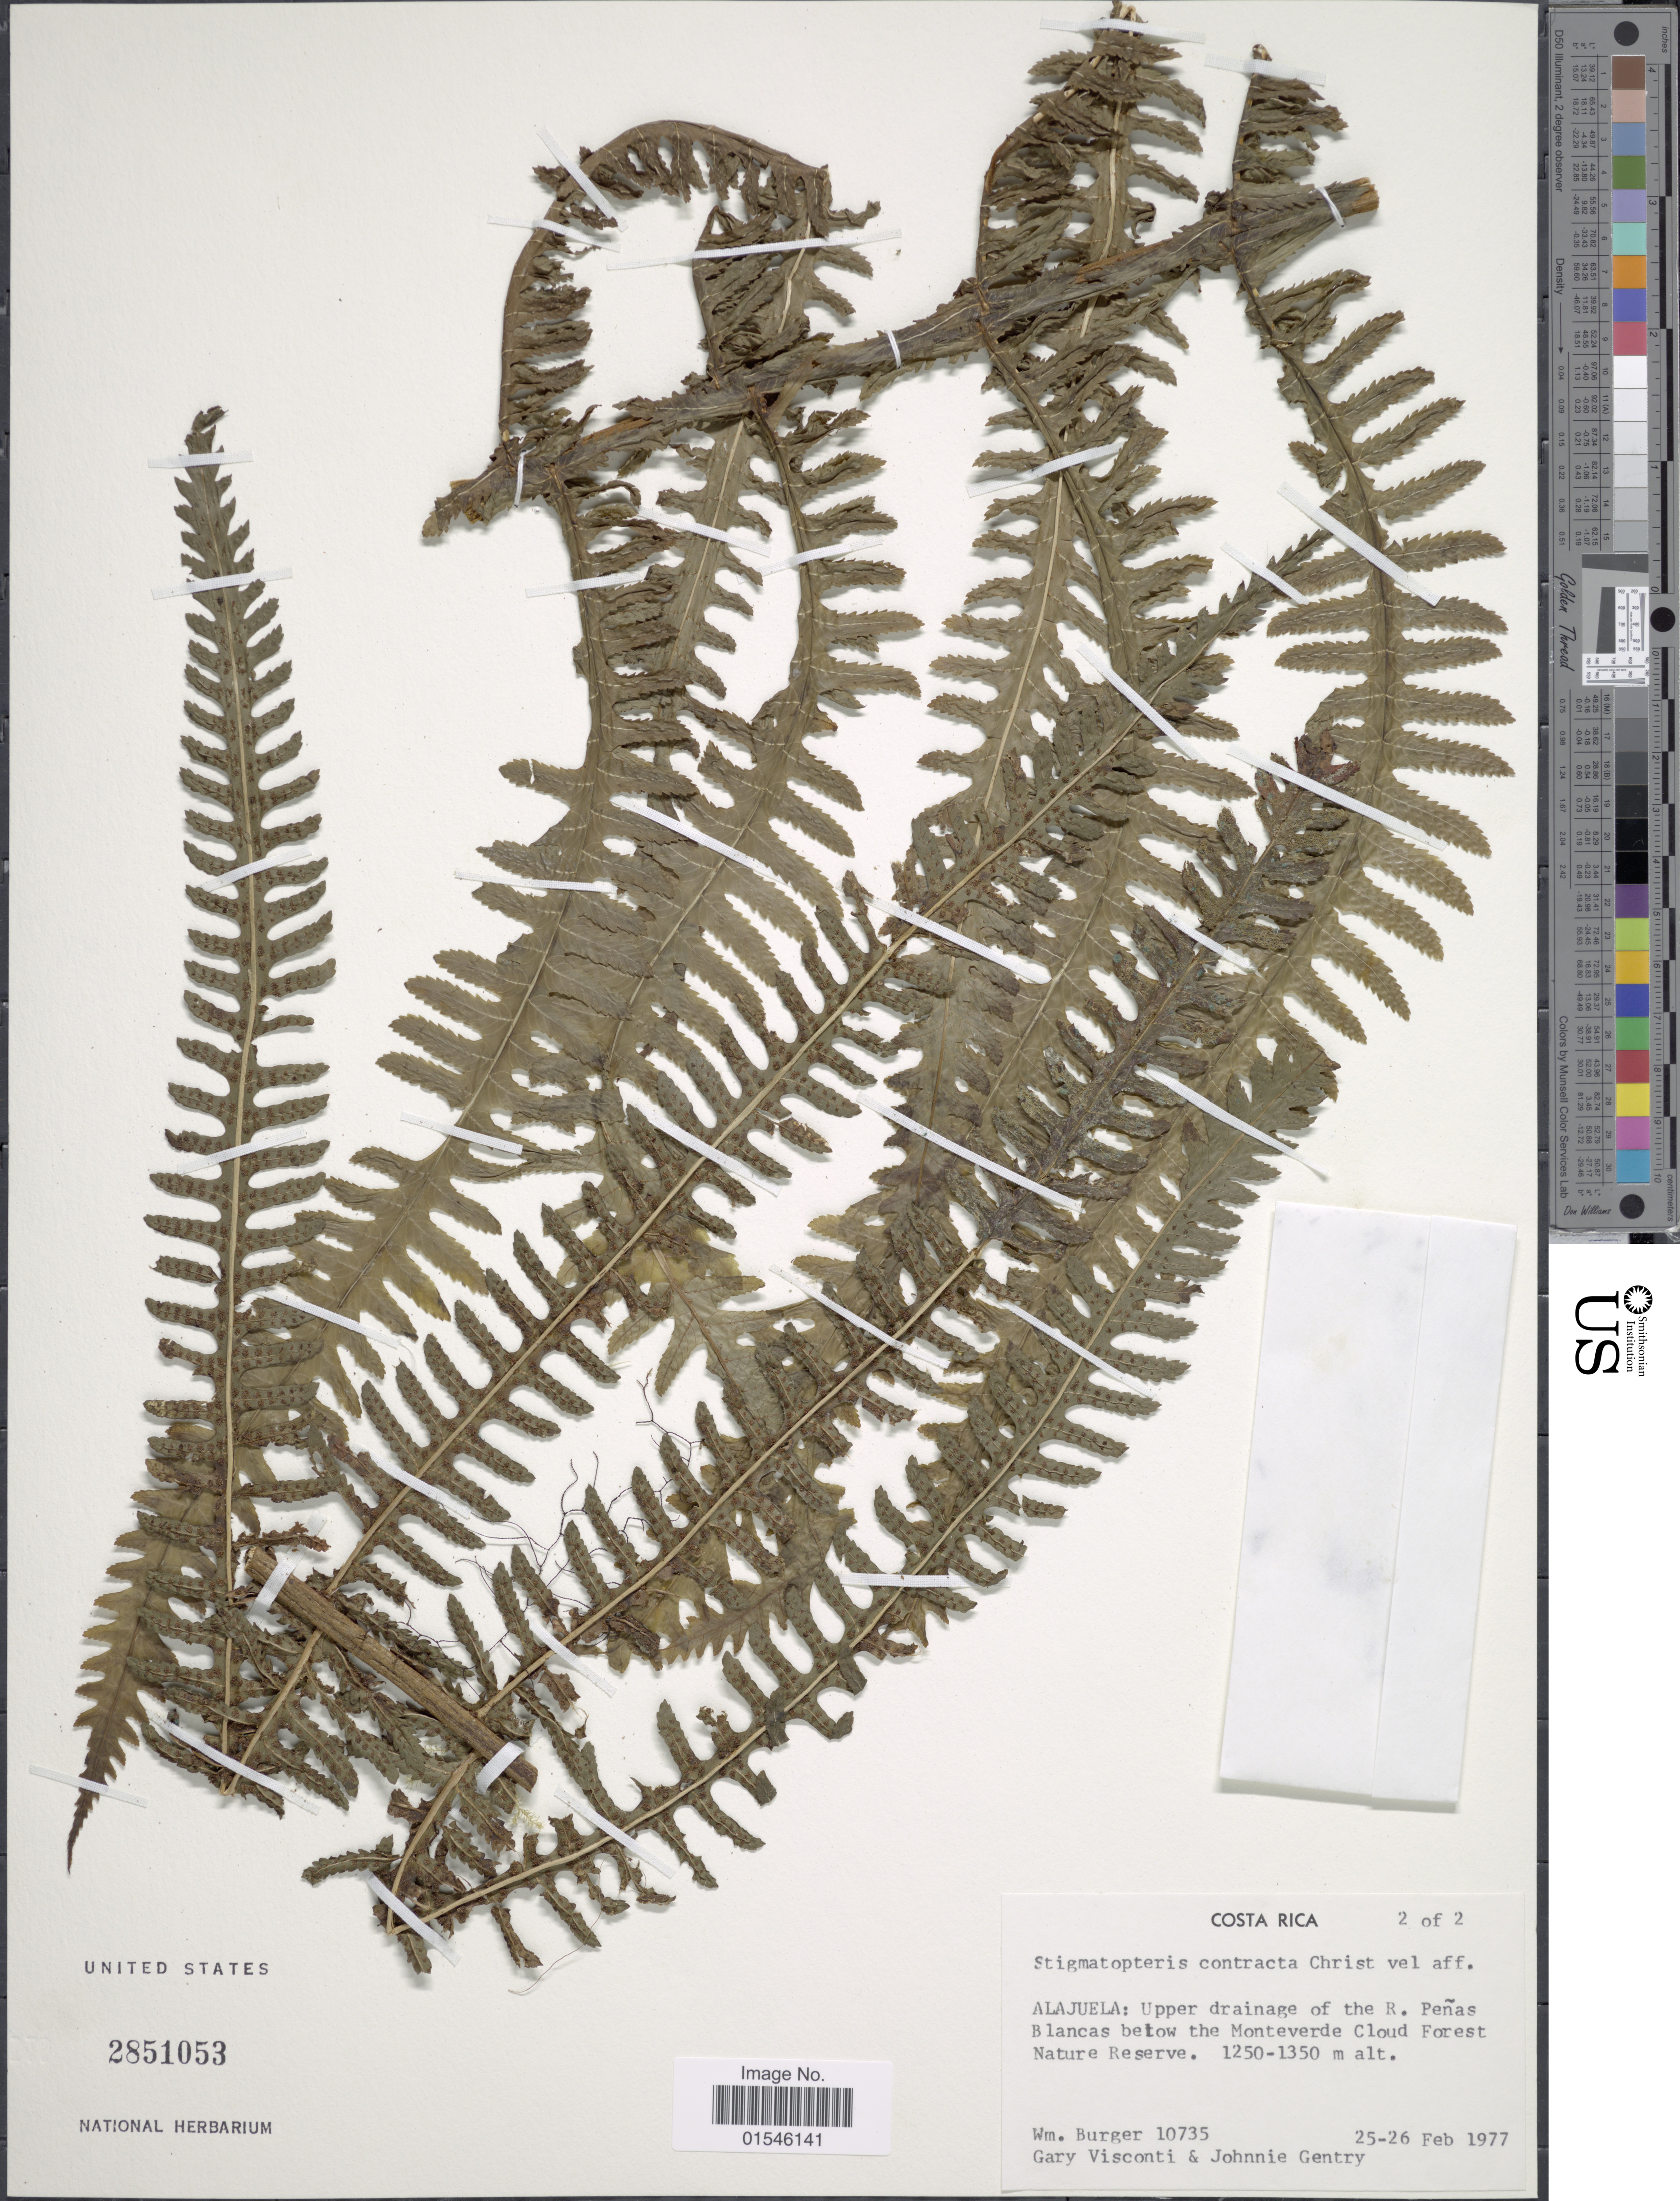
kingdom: Plantae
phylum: Tracheophyta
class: Polypodiopsida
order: Polypodiales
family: Dryopteridaceae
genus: Stigmatopteris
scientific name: Stigmatopteris contracta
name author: (Christ) C. Chr.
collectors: W. Burger, G. Visconti & J. L. Gentry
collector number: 10735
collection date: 1977-02-25/1977-02-26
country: Costa Rica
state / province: Alajuela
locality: Upper drainage of the R. Peñas Blancas below the Monteverde Cloud Forest Nature Reserve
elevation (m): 1250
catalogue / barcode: US 2851053